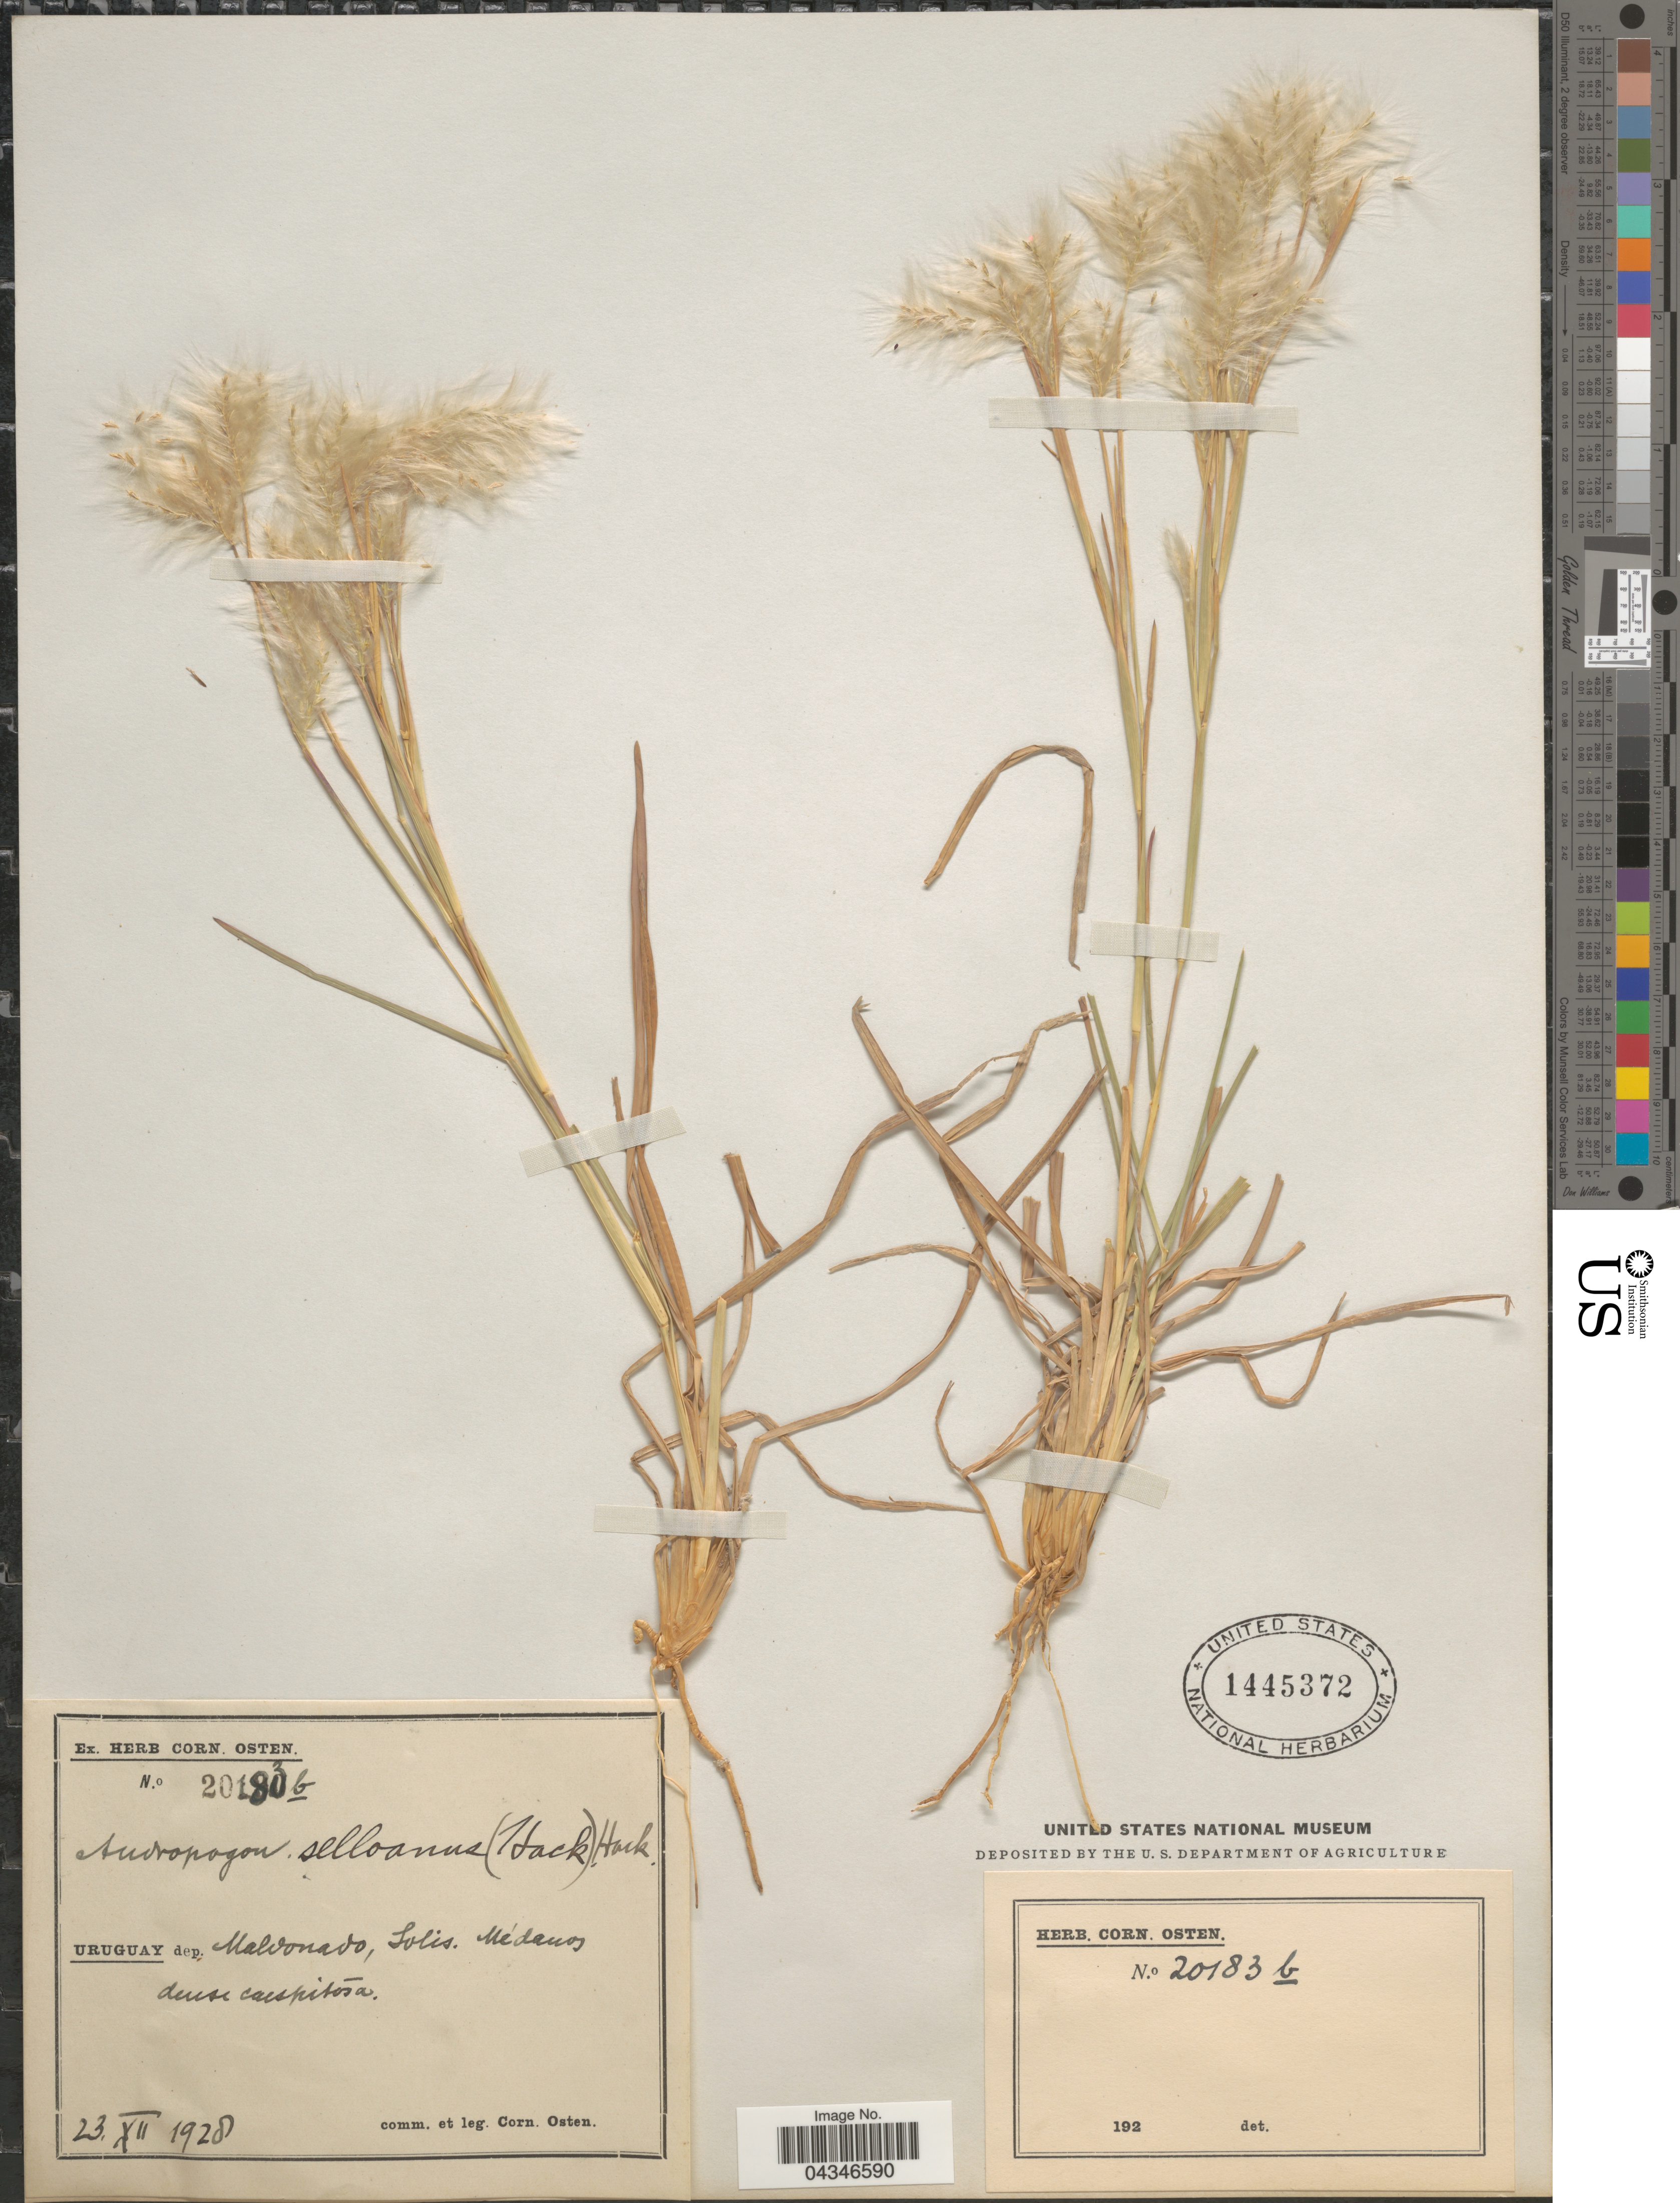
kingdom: Plantae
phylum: Tracheophyta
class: Liliopsida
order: Poales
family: Poaceae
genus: Andropogon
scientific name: Andropogon selloanus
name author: (Hack.) Hack.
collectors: C. Osten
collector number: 20180b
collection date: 1928-12-23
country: Uruguay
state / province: Maldonado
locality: Dep. Maldonado, Solis. Médanos dense caespitosa.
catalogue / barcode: US 1445372